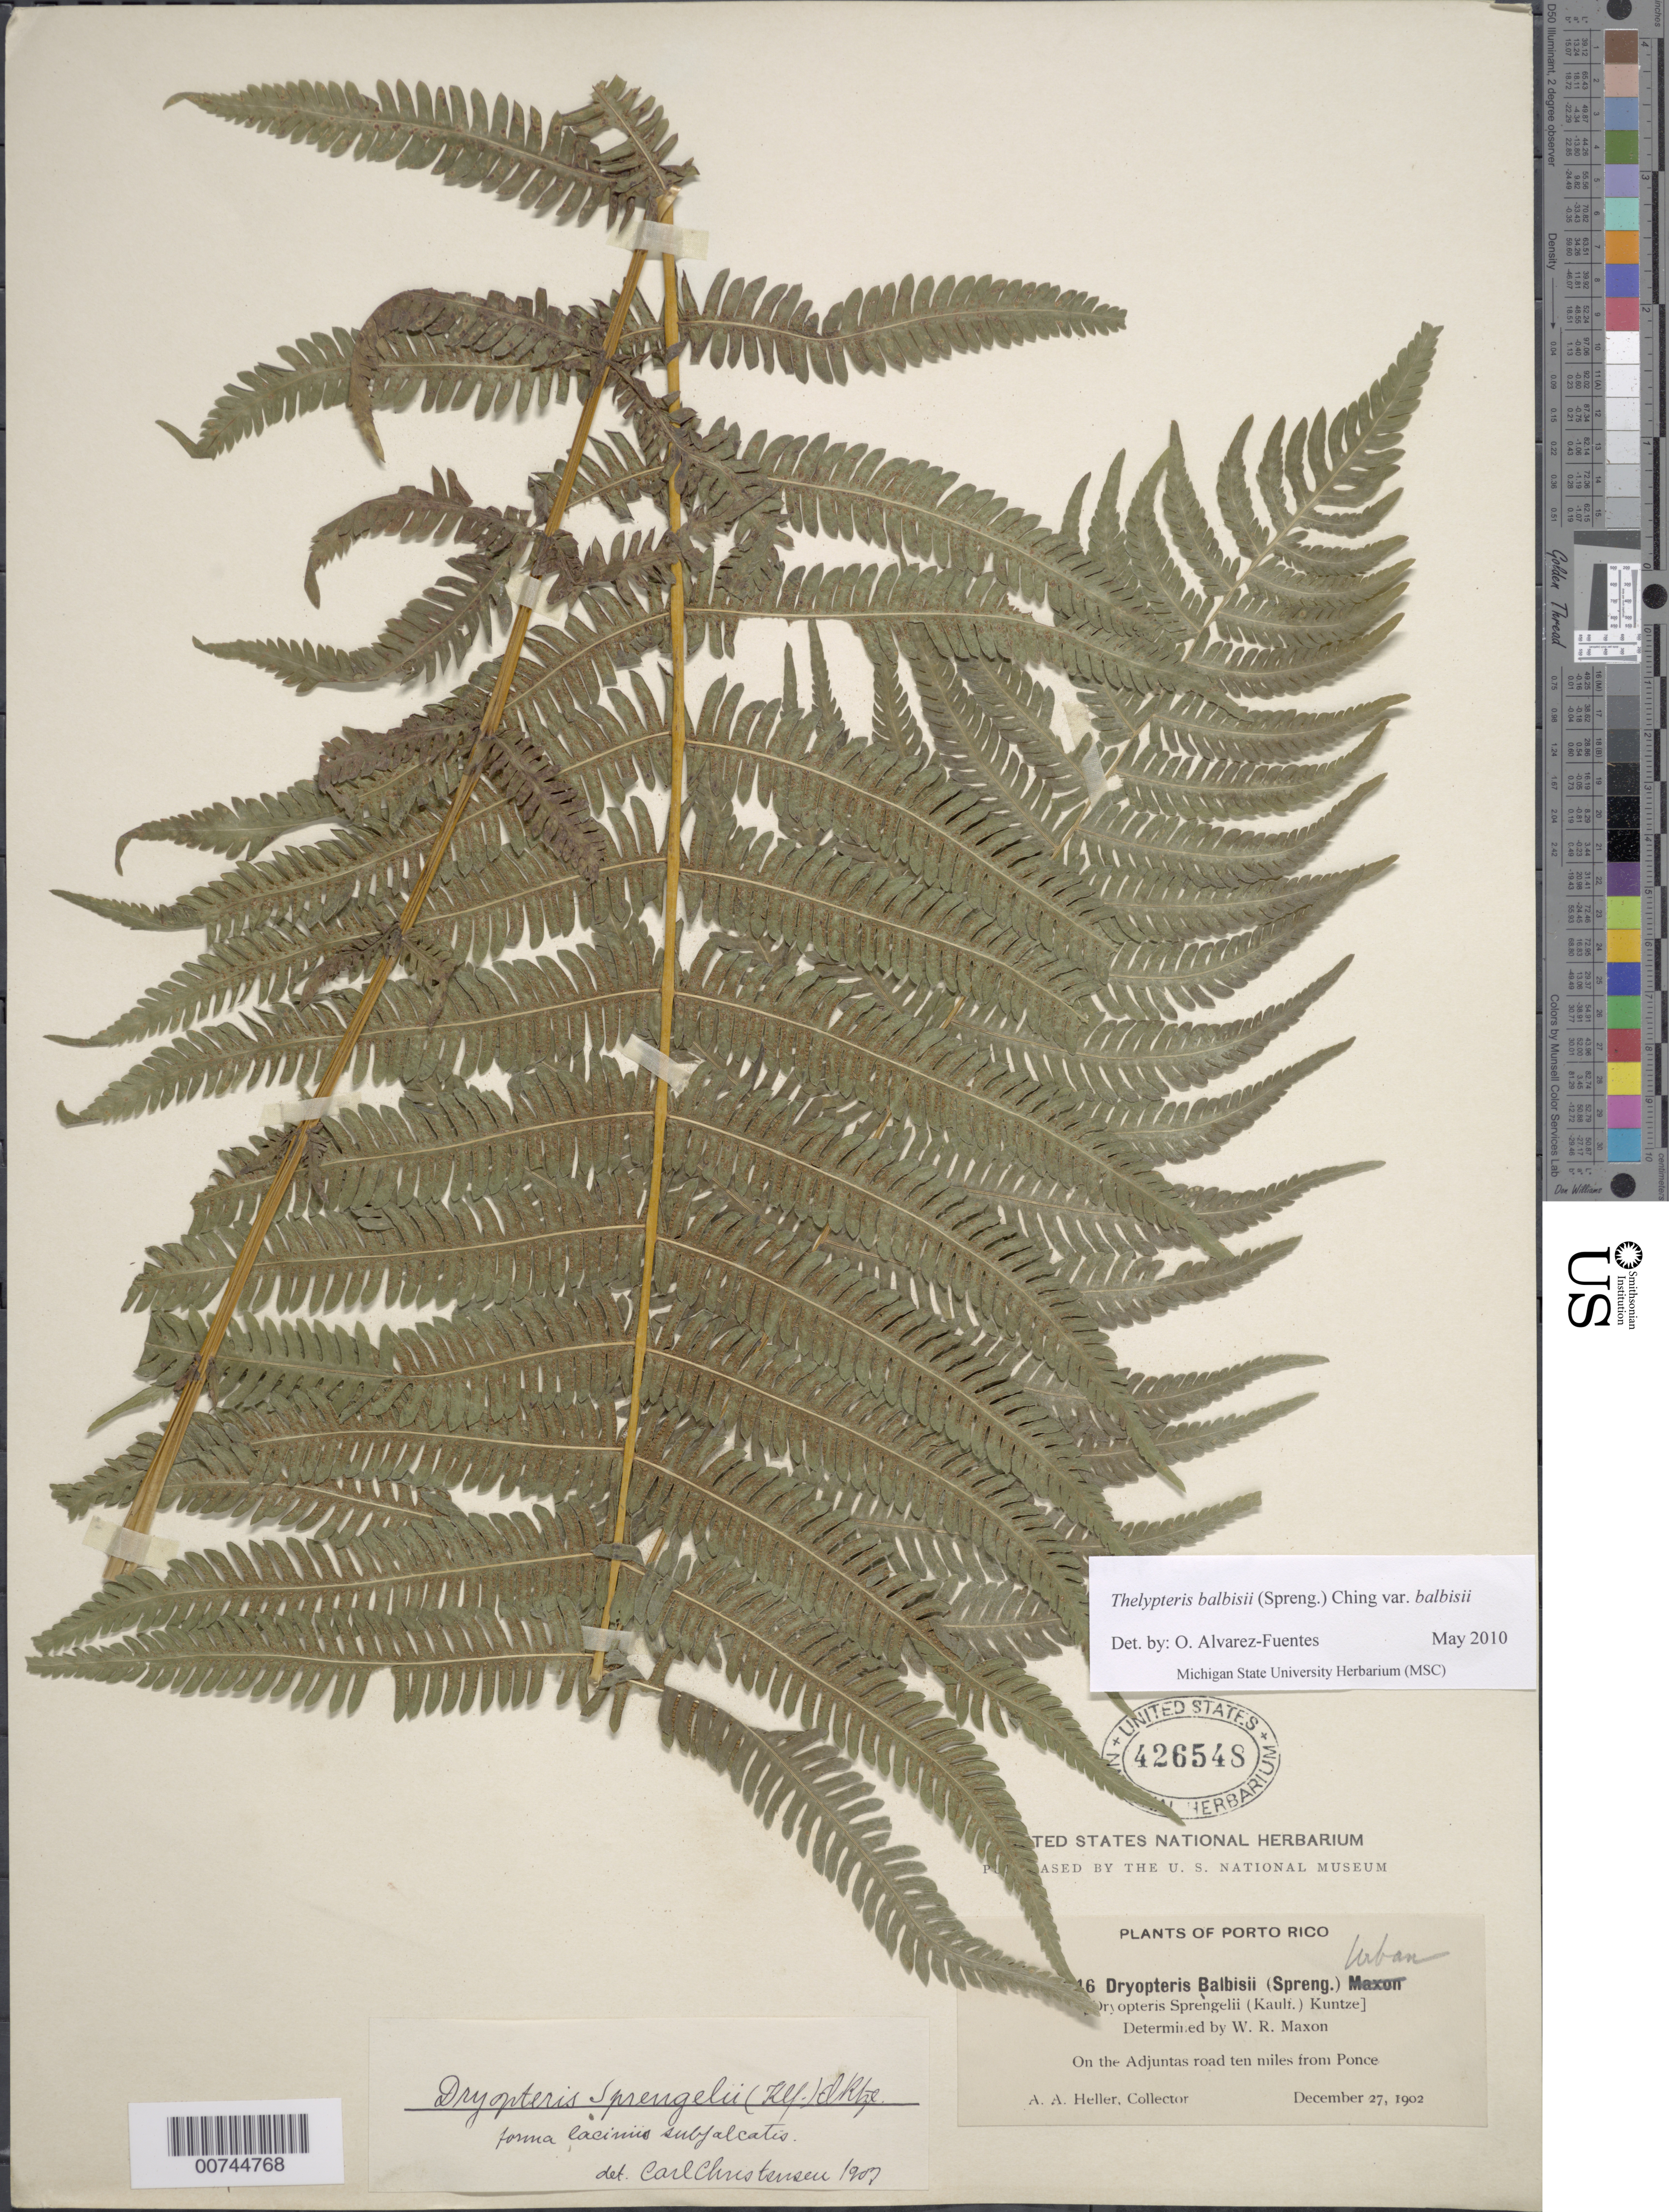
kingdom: Plantae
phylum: Tracheophyta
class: Polypodiopsida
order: Polypodiales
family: Thelypteridaceae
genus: Amauropelta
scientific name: Amauropelta balbisii (Spreng.) comb. nov., ined. 2015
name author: (Spreng.)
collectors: A. A. Heller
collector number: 6346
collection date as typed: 27 Dec 1902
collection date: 1902-12-27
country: Puerto Rico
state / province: Ponce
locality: On the Adjuntas Road ten miles from Ponce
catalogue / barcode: US 426548